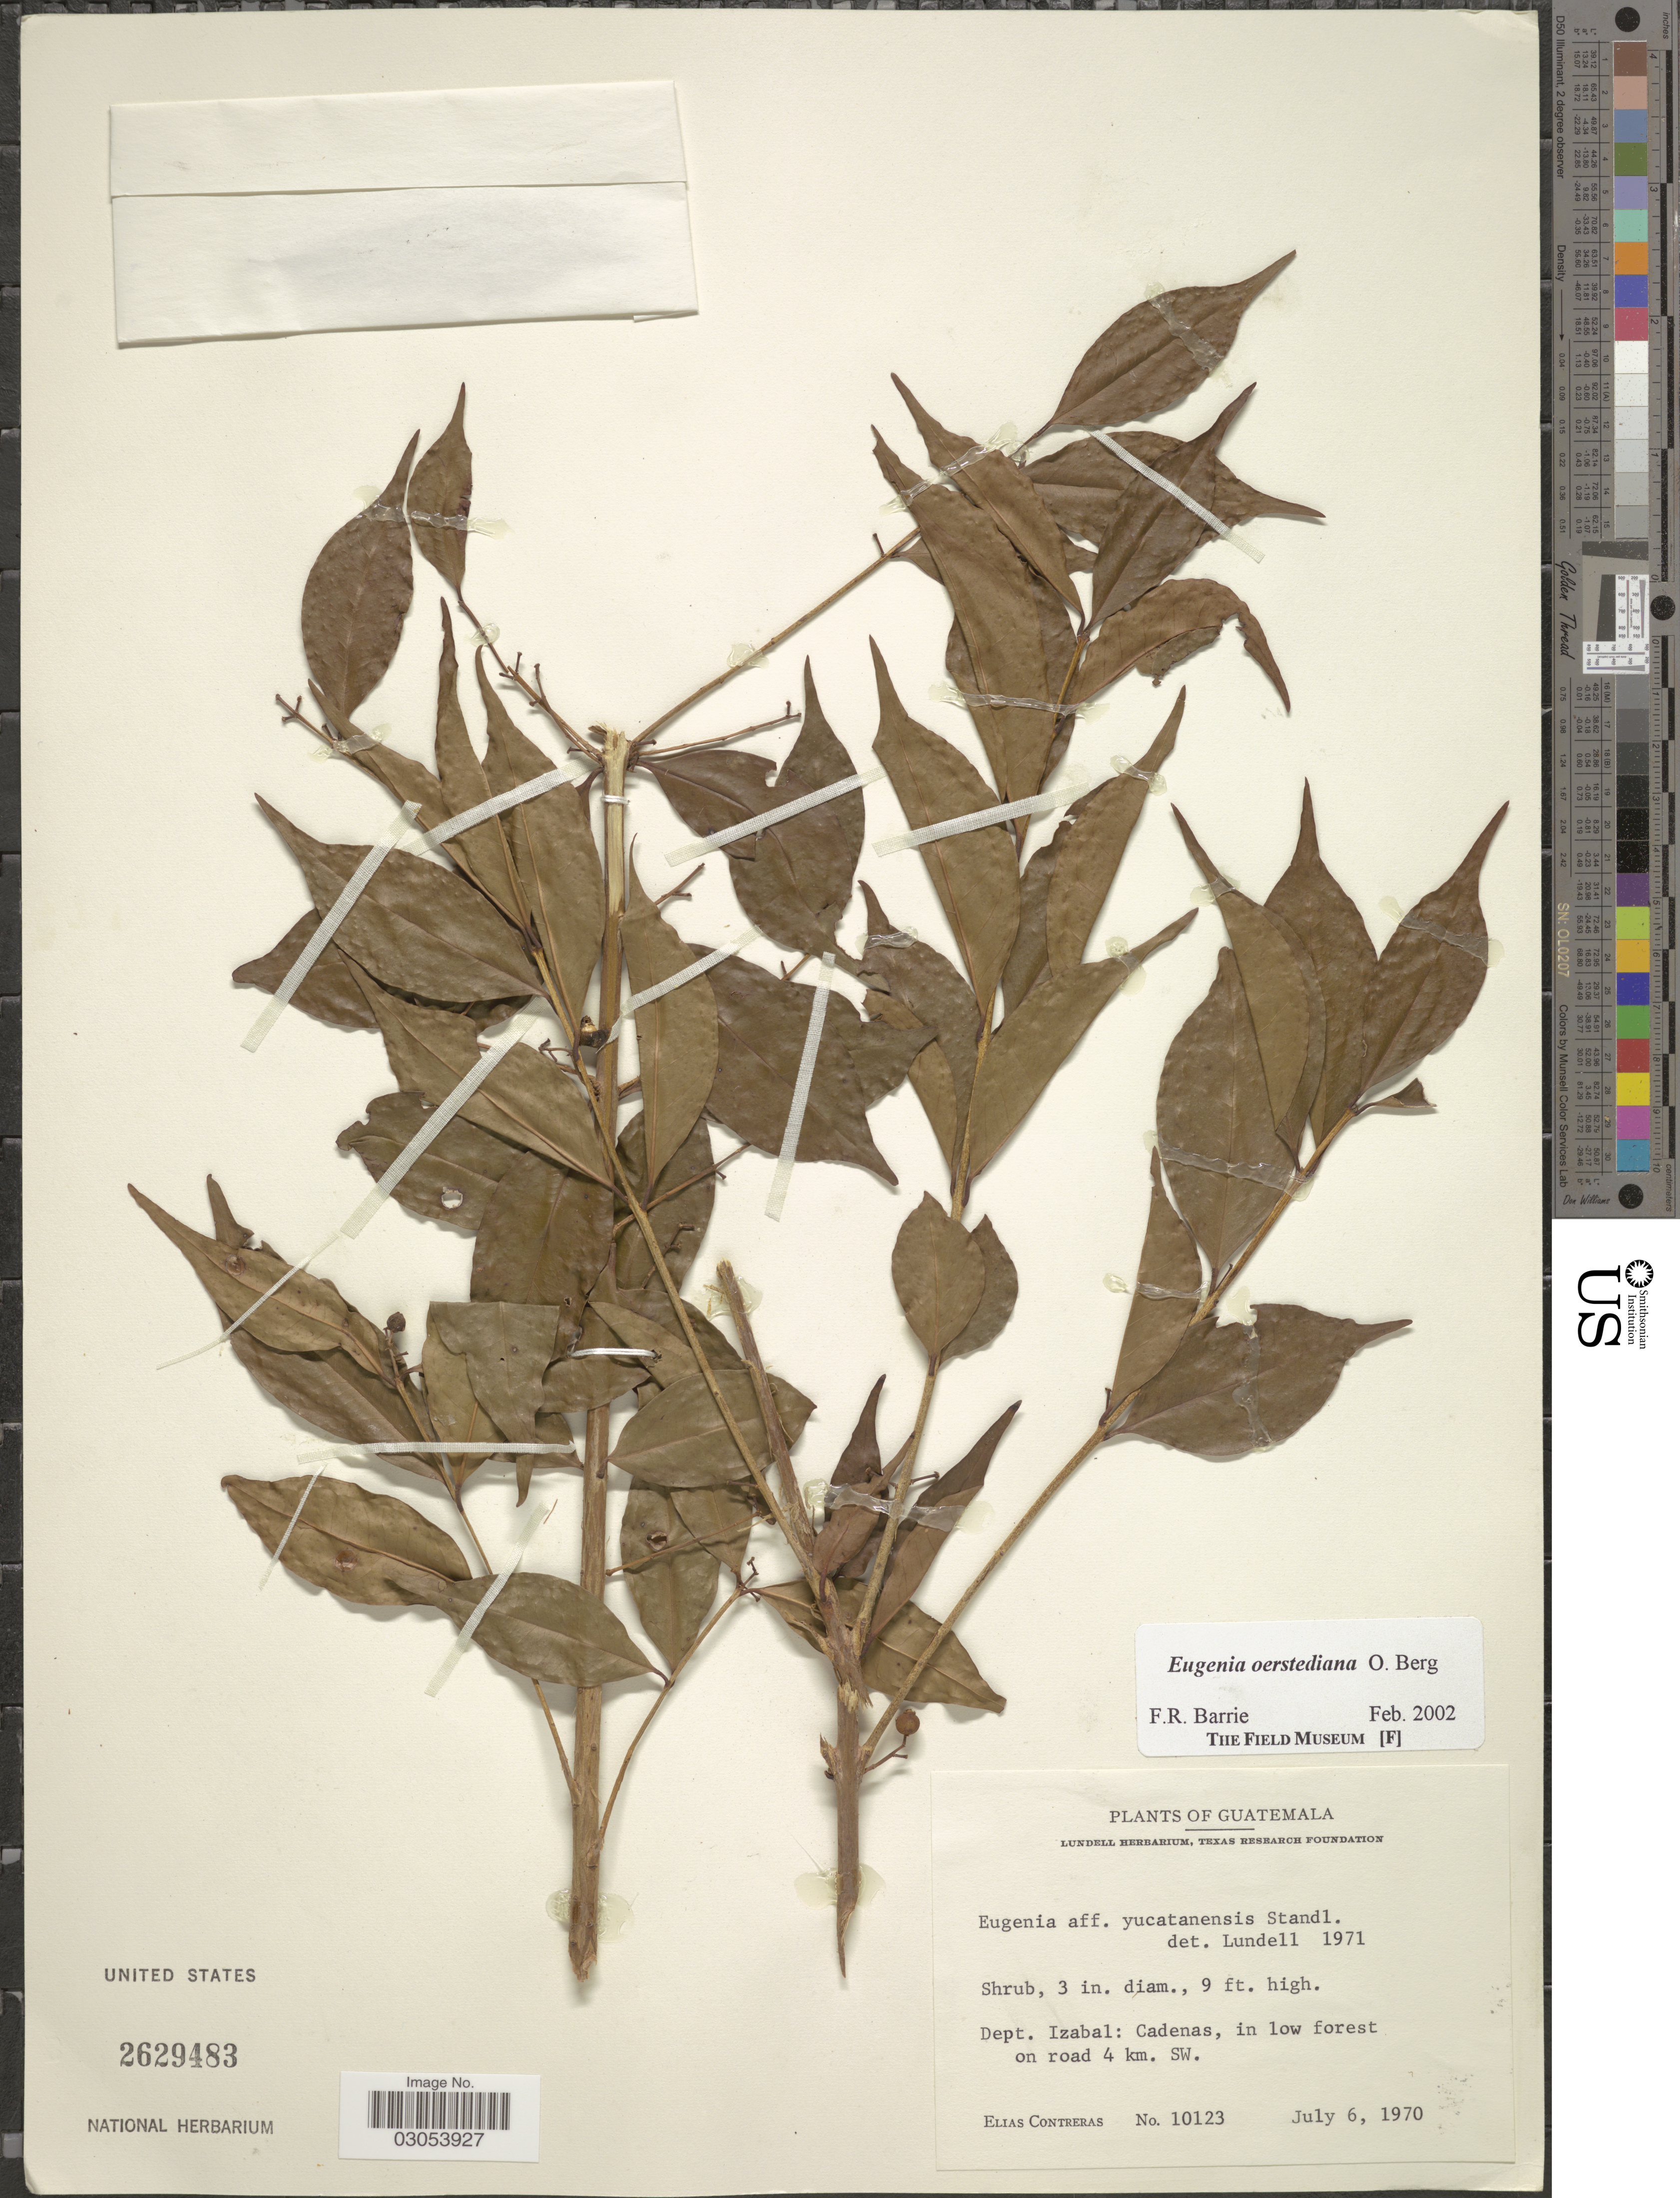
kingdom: Plantae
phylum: Tracheophyta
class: Magnoliopsida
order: Myrtales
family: Myrtaceae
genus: Eugenia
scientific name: Eugenia oerstediana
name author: O. Berg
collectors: E. Contreras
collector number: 10123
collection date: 1970-07-06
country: Guatemala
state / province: Izabal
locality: Dept. Izabal: Cadenas, in low forest on road 4 km. SW.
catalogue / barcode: US 2629483